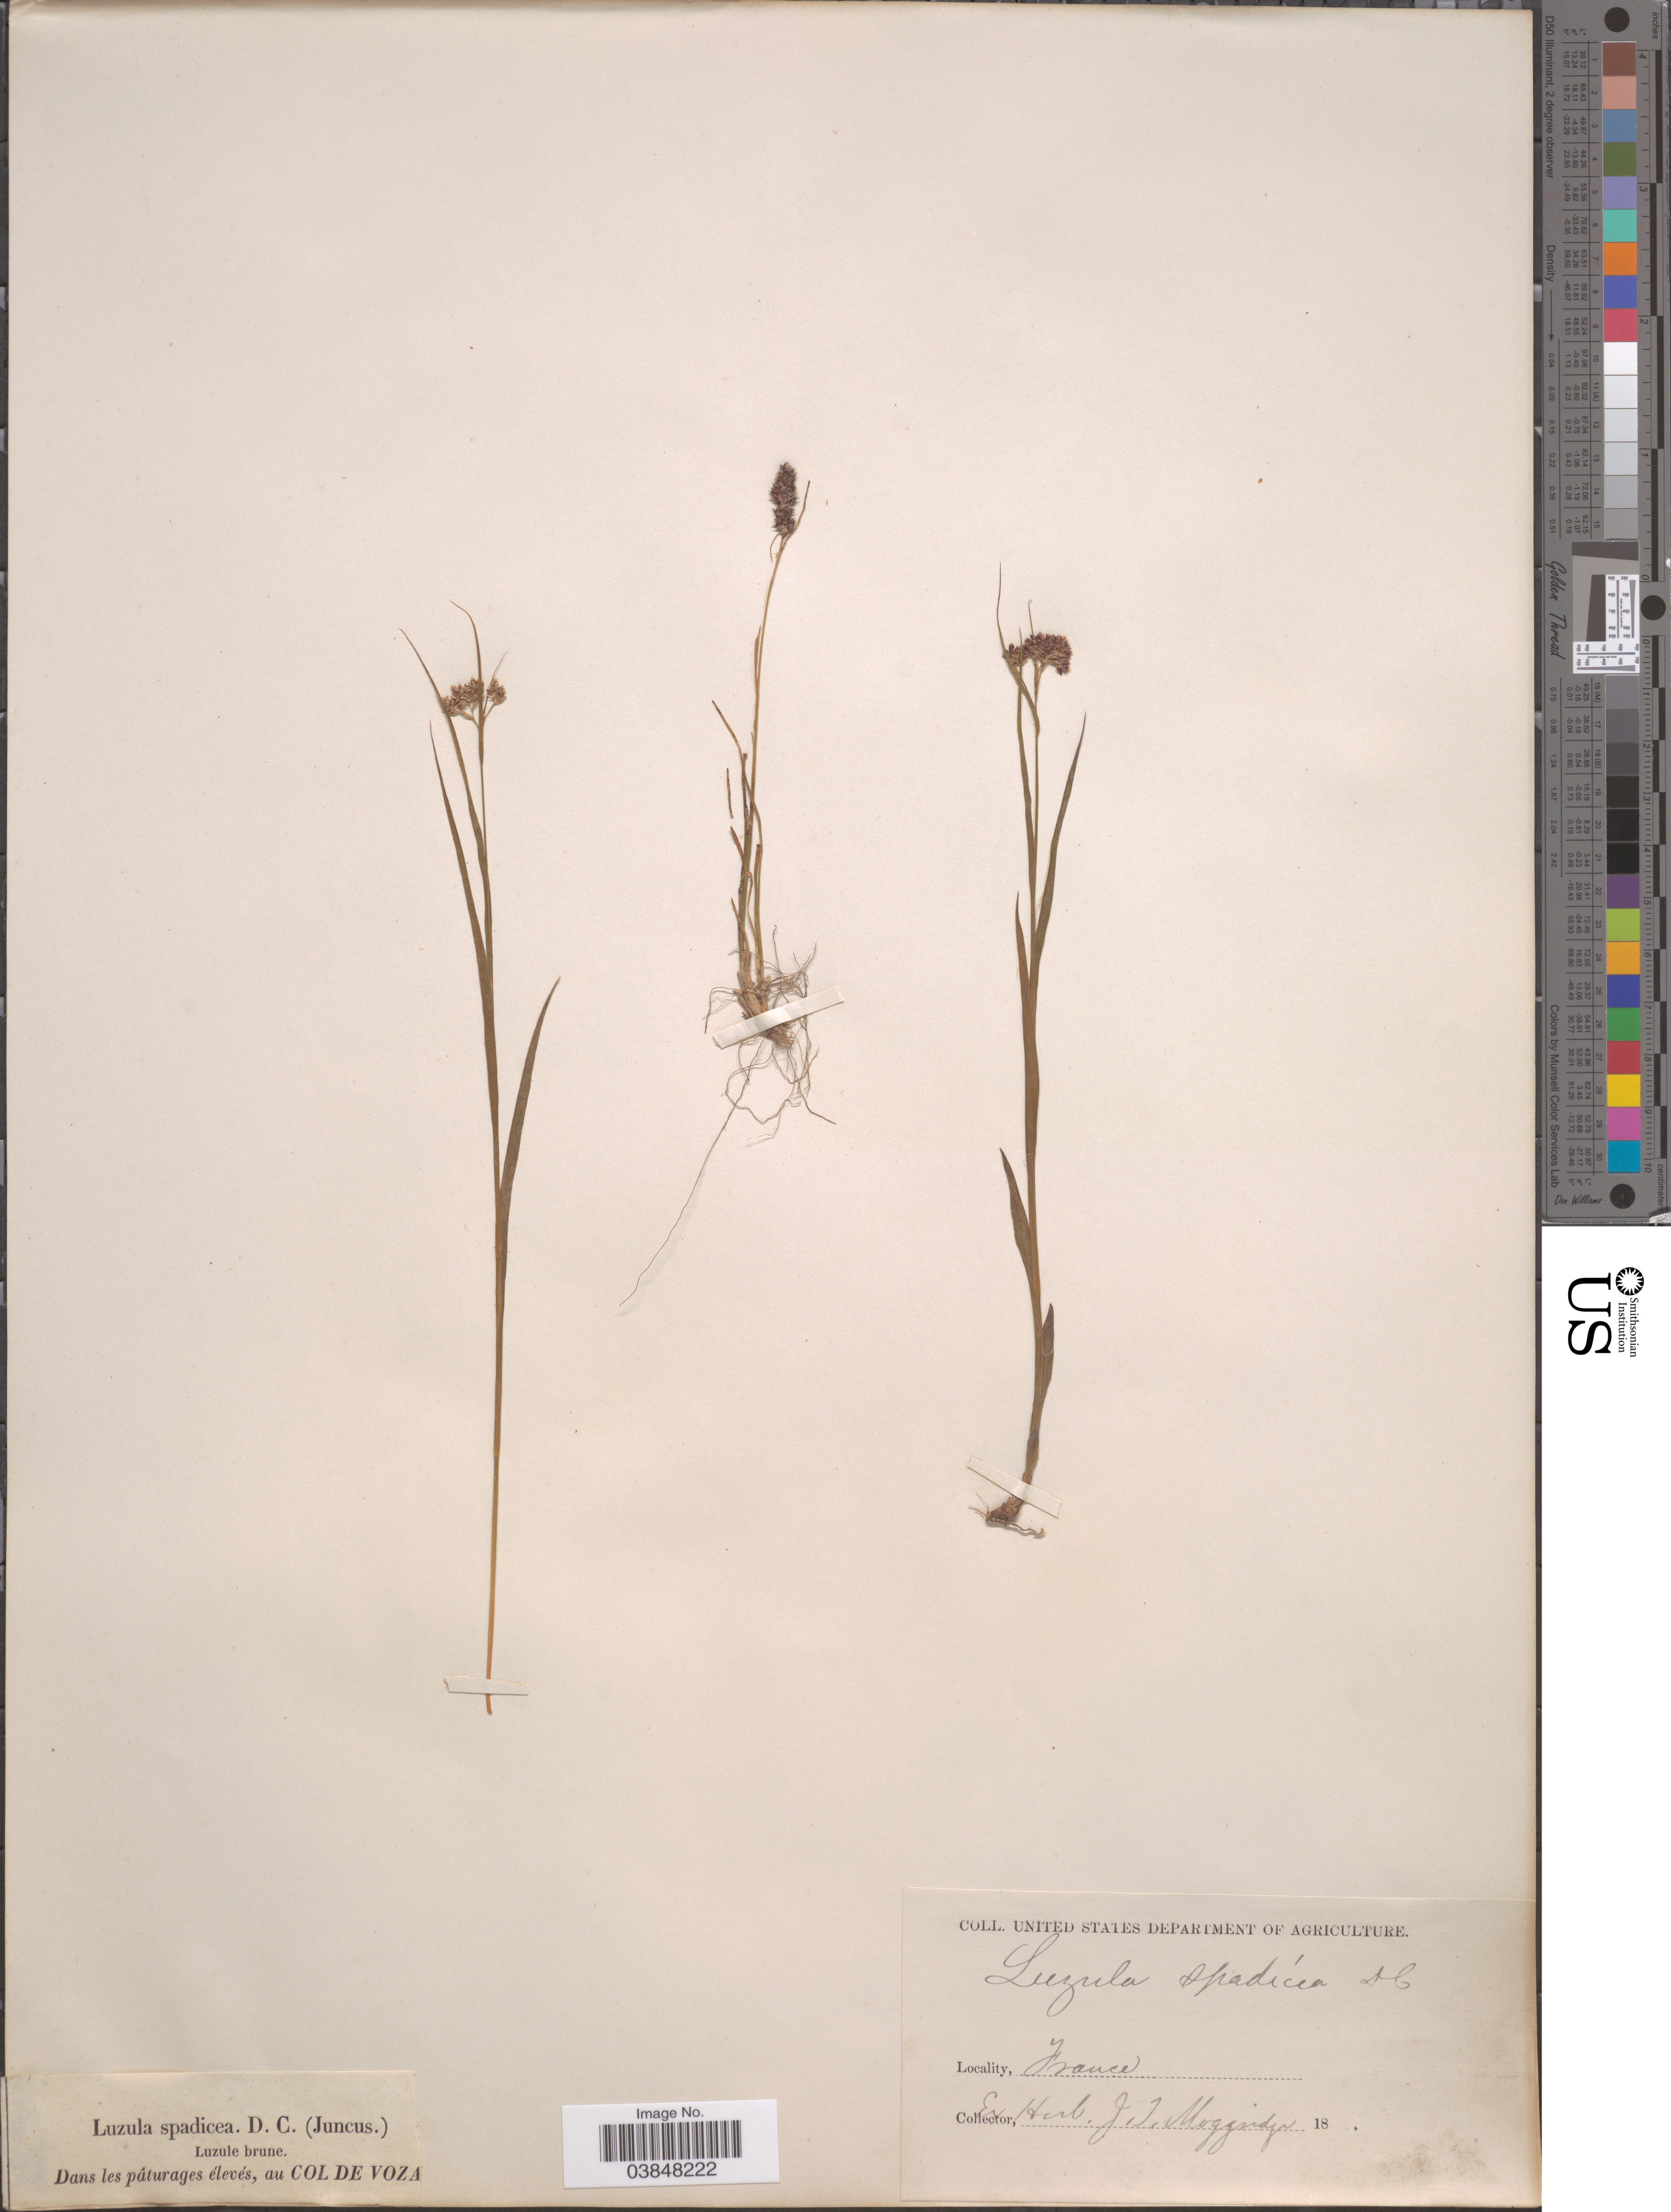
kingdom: Plantae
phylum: Tracheophyta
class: Liliopsida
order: Poales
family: Juncaceae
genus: Luzula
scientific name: Luzula spadicea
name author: DC.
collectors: ex herb. J.T. Moggridge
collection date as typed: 18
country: France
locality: Dans les pâturages élevés, au Col de Voza.